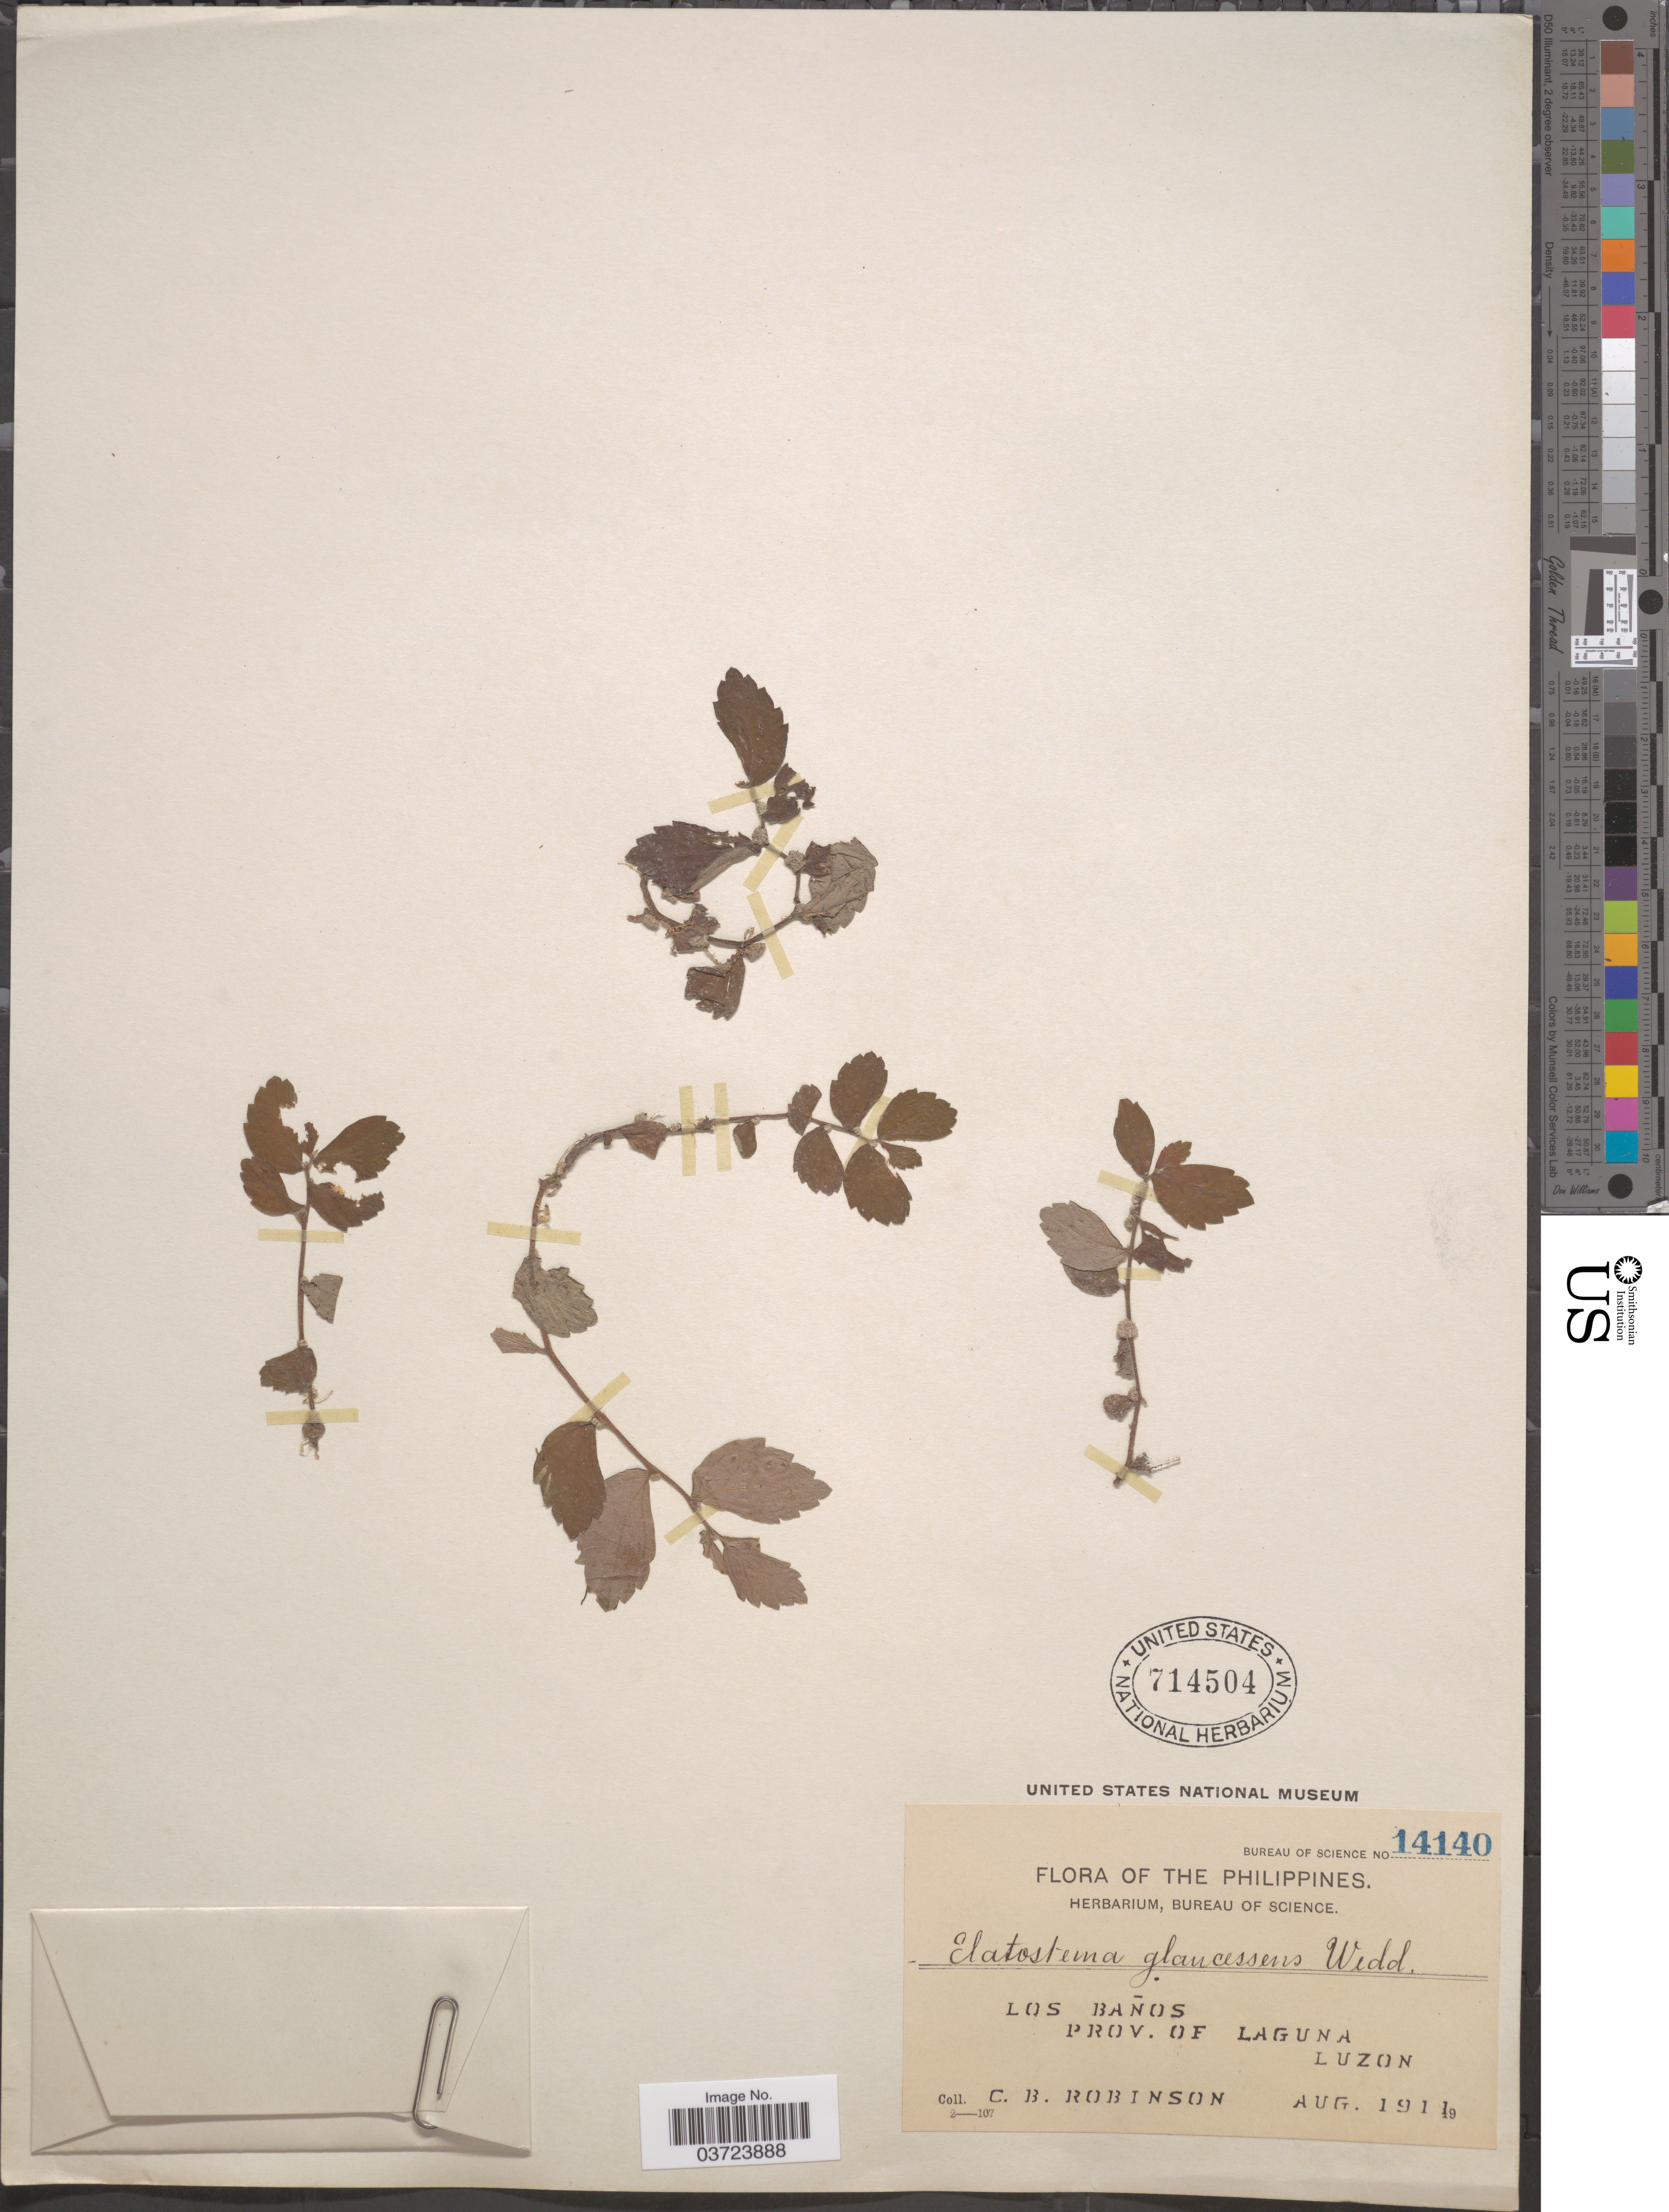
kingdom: Plantae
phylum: Tracheophyta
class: Magnoliopsida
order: Rosales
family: Urticaceae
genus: Elatostema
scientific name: Elatostema glaucescens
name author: Wedd.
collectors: C. Robinson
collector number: Bureau of Science 14140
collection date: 1911-08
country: Philippines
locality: Los Baños, Prov. of Laguna, Luzon.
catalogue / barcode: US 714504